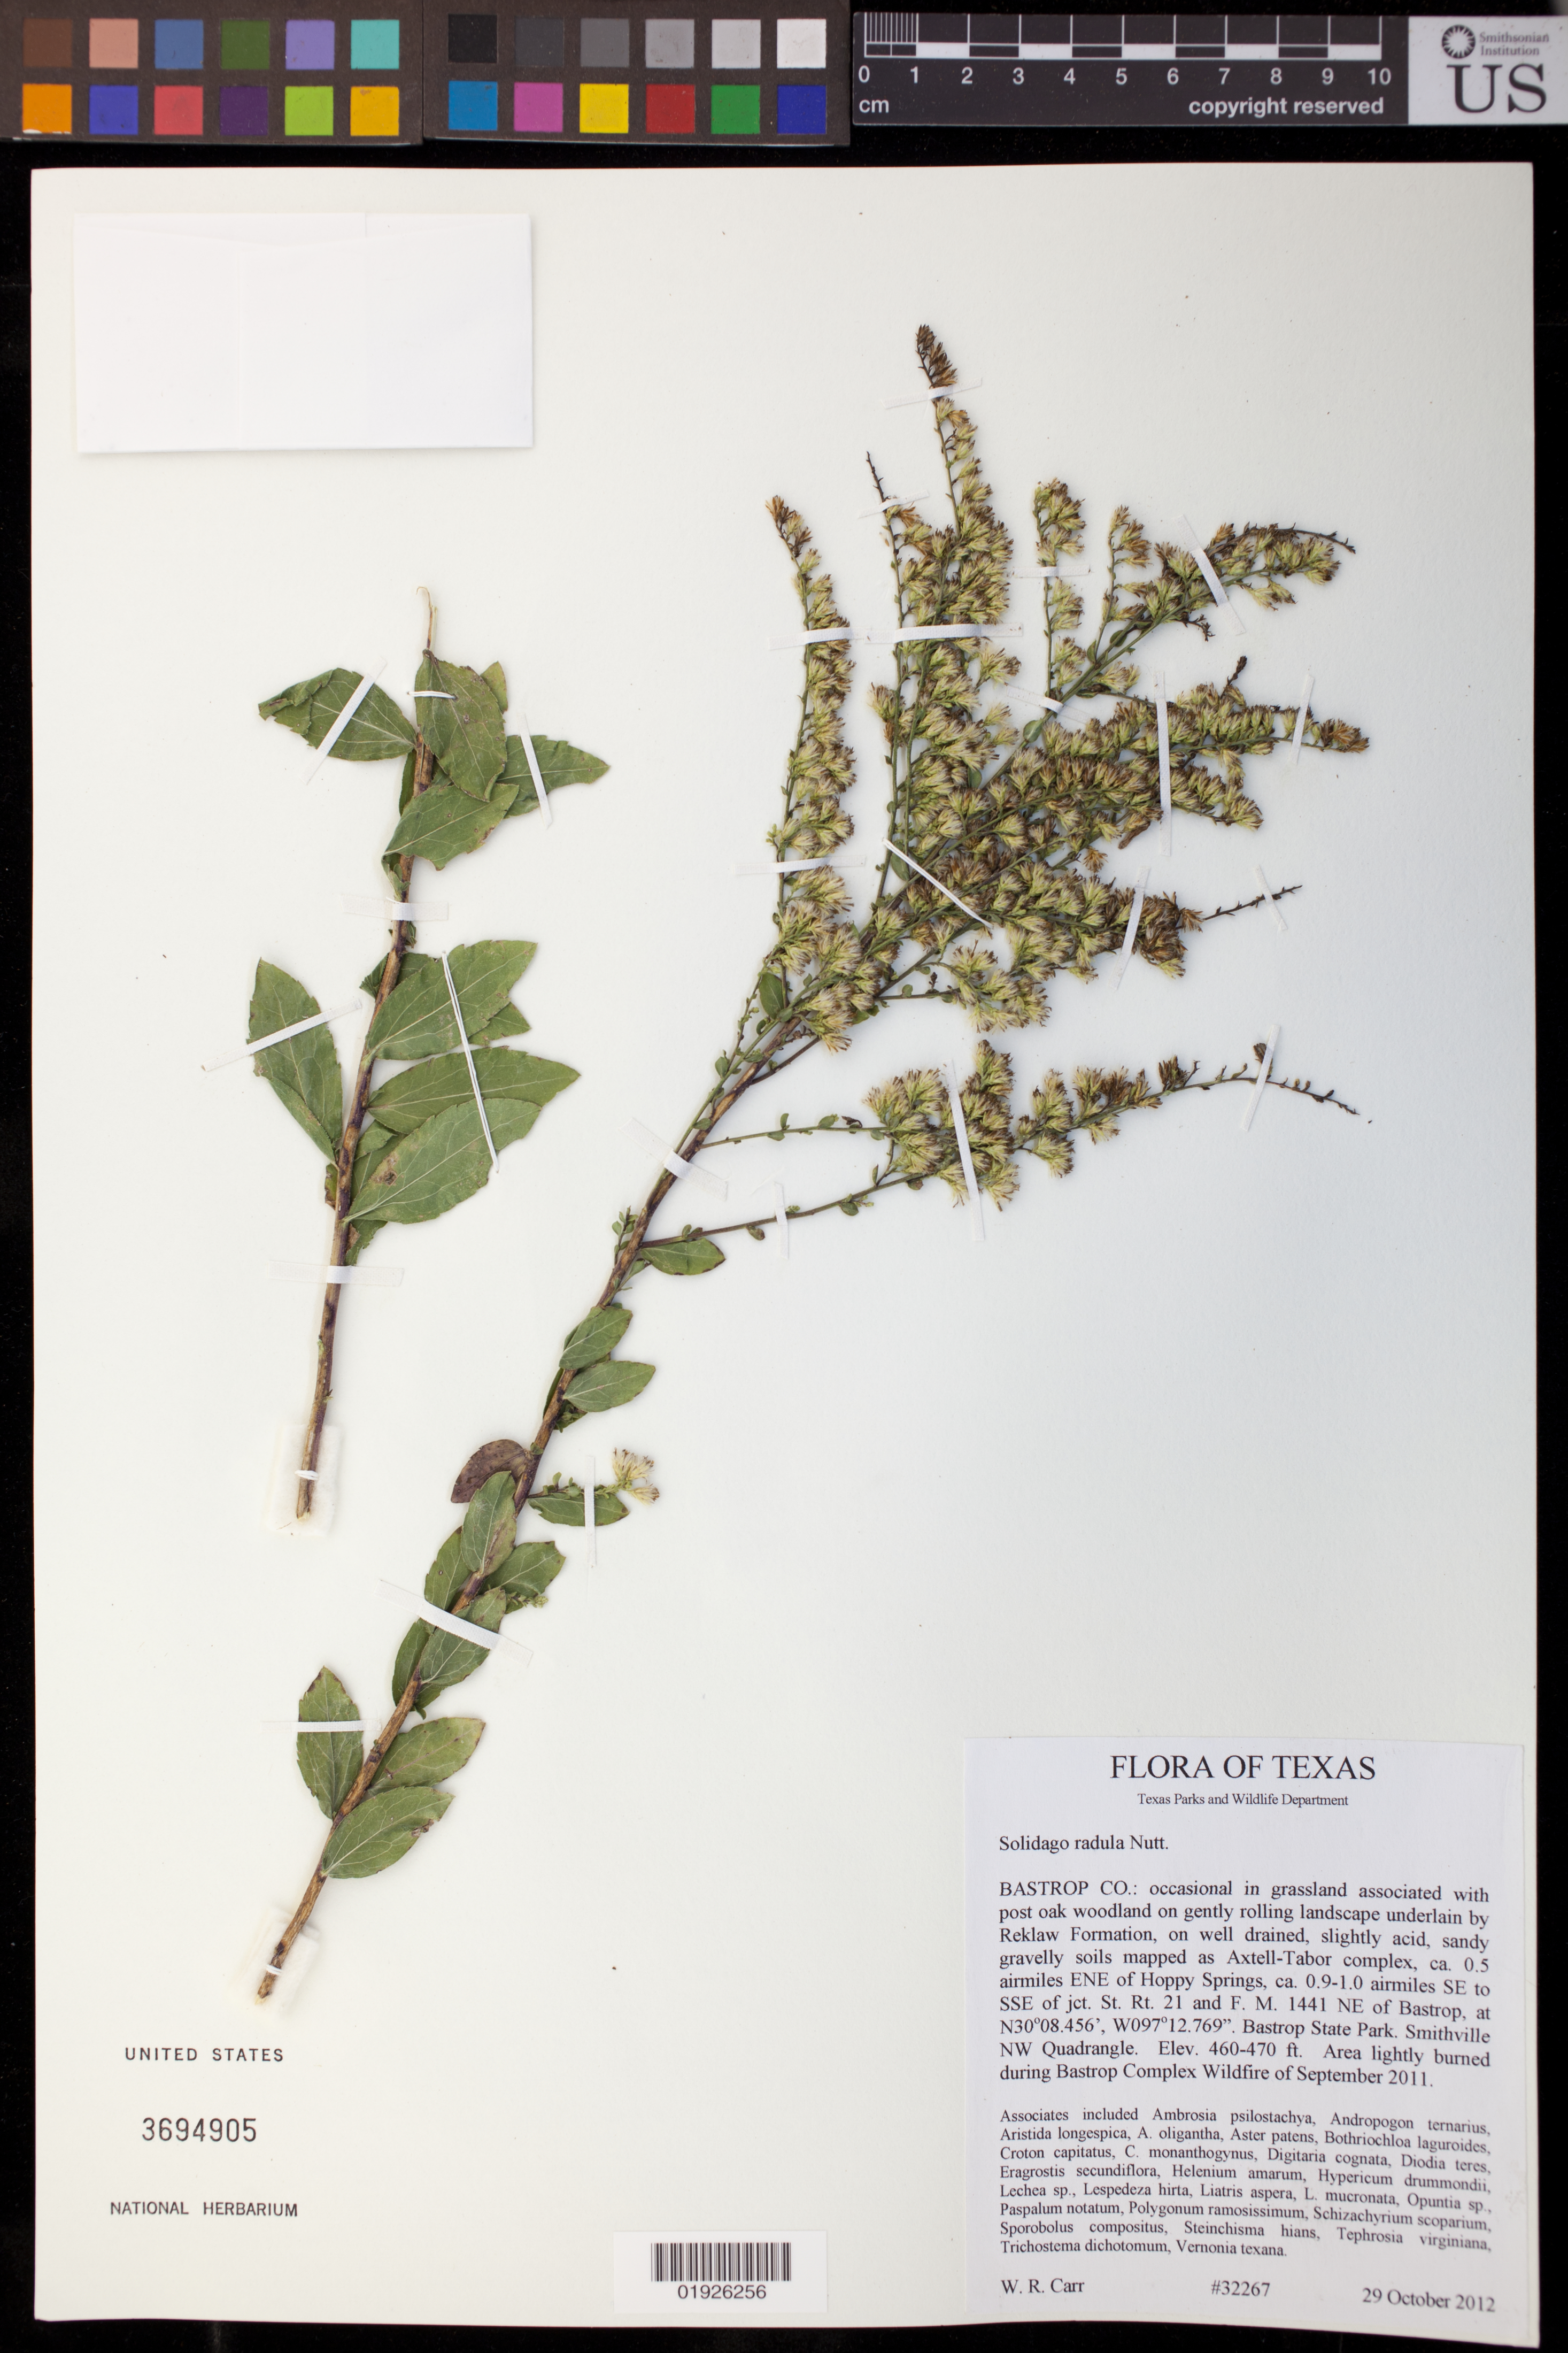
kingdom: Plantae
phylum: Tracheophyta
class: Magnoliopsida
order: Asterales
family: Asteraceae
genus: Solidago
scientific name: Solidago radula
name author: Nutt.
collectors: W. Carr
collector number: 32267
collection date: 2012-10-29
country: United States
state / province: Texas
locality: Bastrop Co.: ca. 0.5 airmiles ENE of Hoppy Springs, ca. 0.9 - 1.0 airmiles SE to SSE of jct. St. Rt. 21 and F.M. 1441 NE of Bastrop, Bastrop State Park. Smithville NW Quadrangle.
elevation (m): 140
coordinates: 30 08.456 N, 097 12.769 W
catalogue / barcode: US 3694905